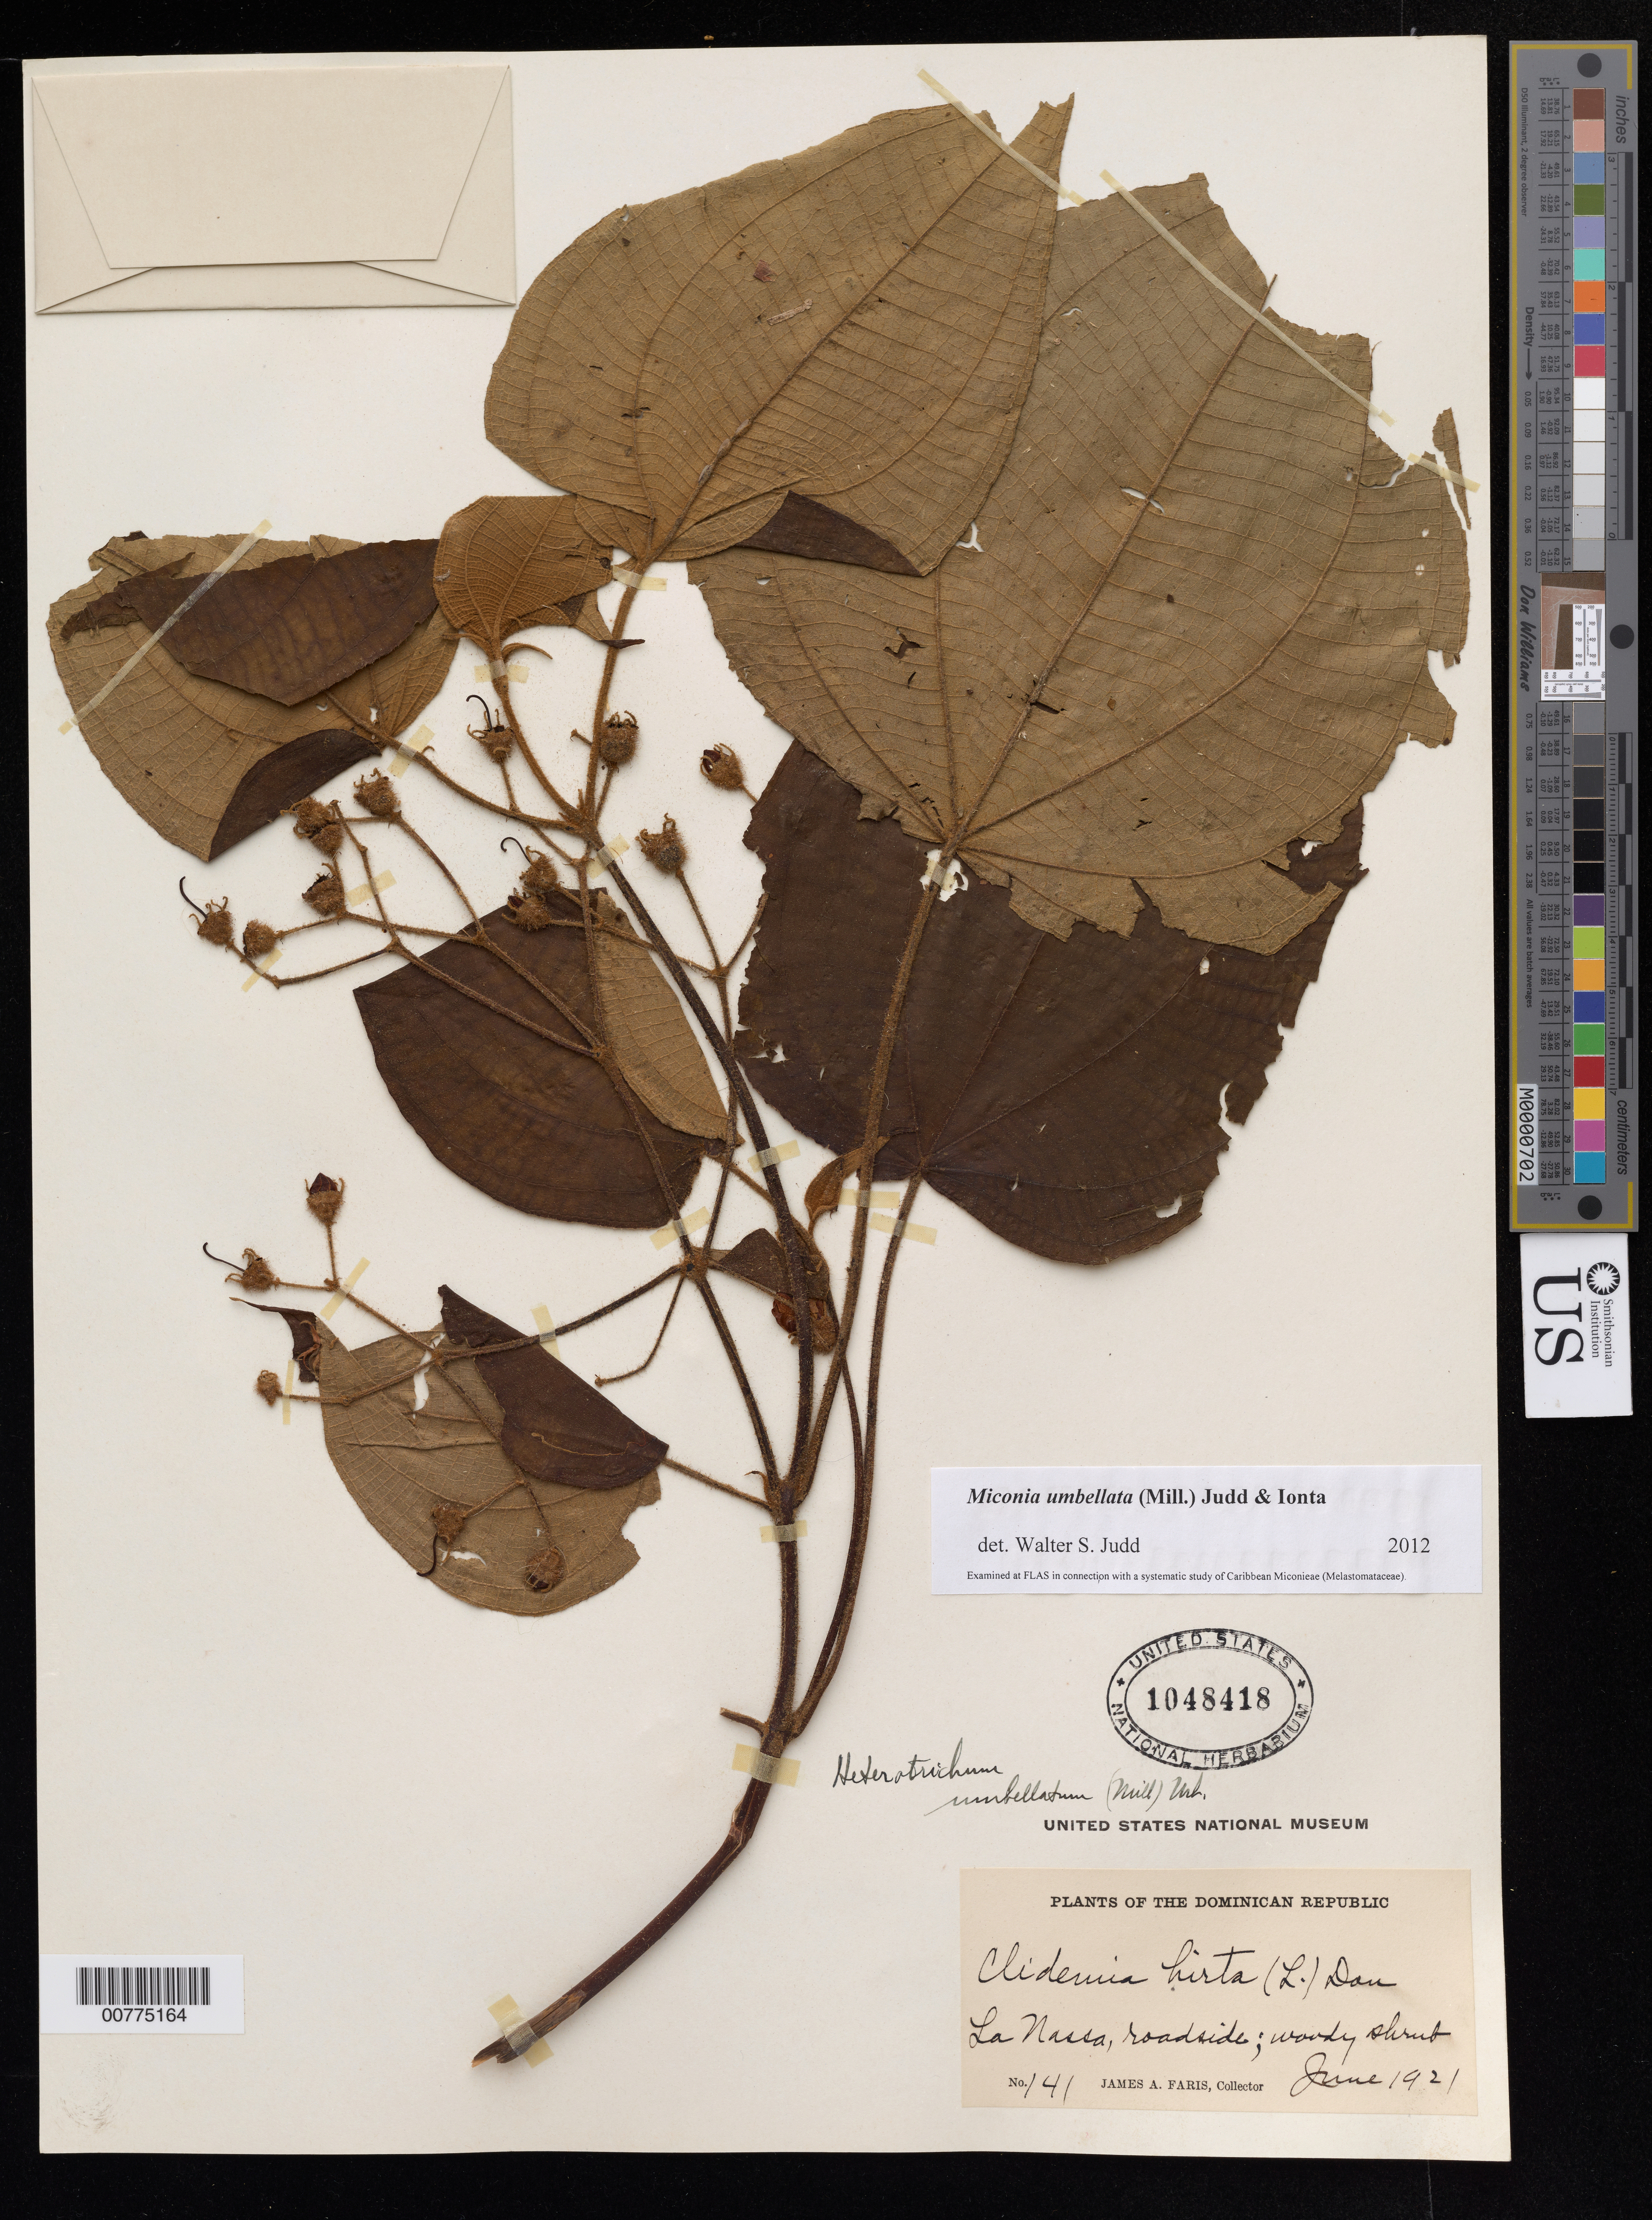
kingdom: Plantae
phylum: Tracheophyta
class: Magnoliopsida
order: Myrtales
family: Melastomataceae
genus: Miconia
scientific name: Miconia umbellata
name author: (Mill.) Judd & Ionta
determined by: Judd, Walter S.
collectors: J. Faris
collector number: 141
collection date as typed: Jun 1910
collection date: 1910-06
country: Dominican Republic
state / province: San Cristóbal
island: Hispaniola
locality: La Nassa.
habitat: Roadside.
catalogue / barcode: US 1048418